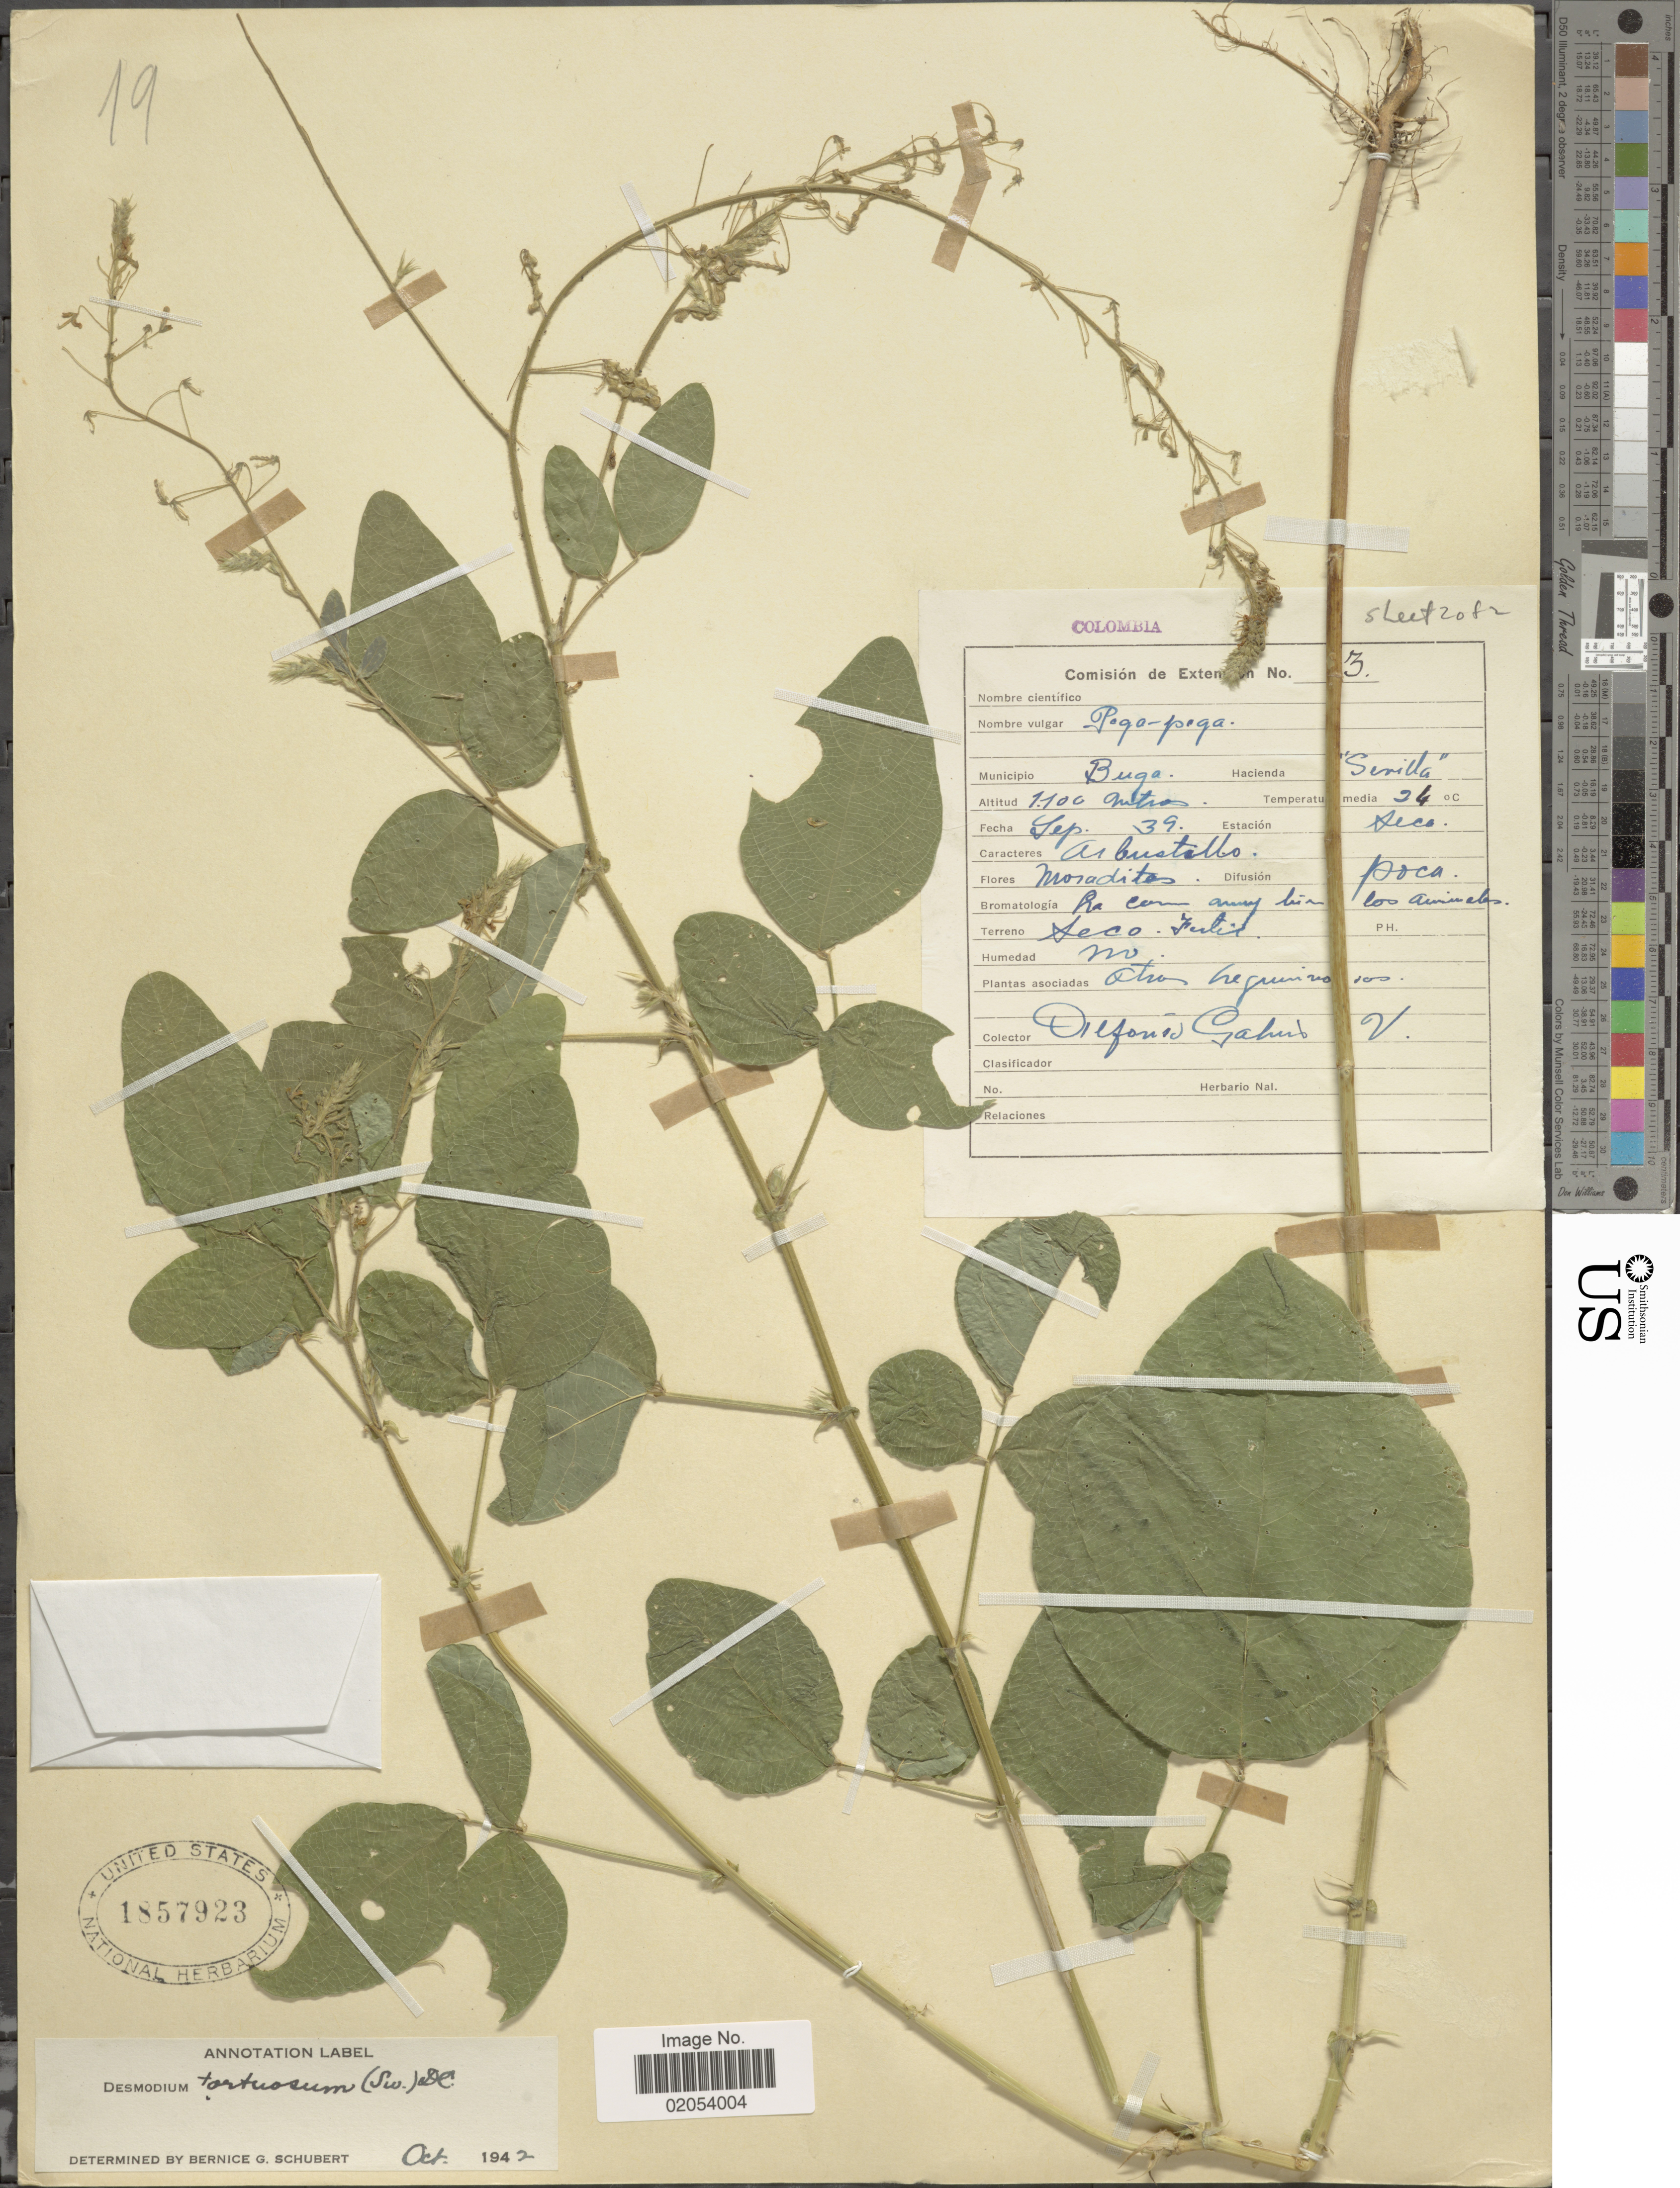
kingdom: Plantae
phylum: Tracheophyta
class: Magnoliopsida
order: Fabales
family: Fabaceae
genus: Desmodium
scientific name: Desmodium tortuosum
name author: (Sw.) DC.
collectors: A. Galvis V.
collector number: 3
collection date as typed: Transcribed d/m/y: /9/39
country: Colombia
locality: Municipio Buga, Hacienda "Sevilla"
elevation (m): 1100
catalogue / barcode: US 1857923